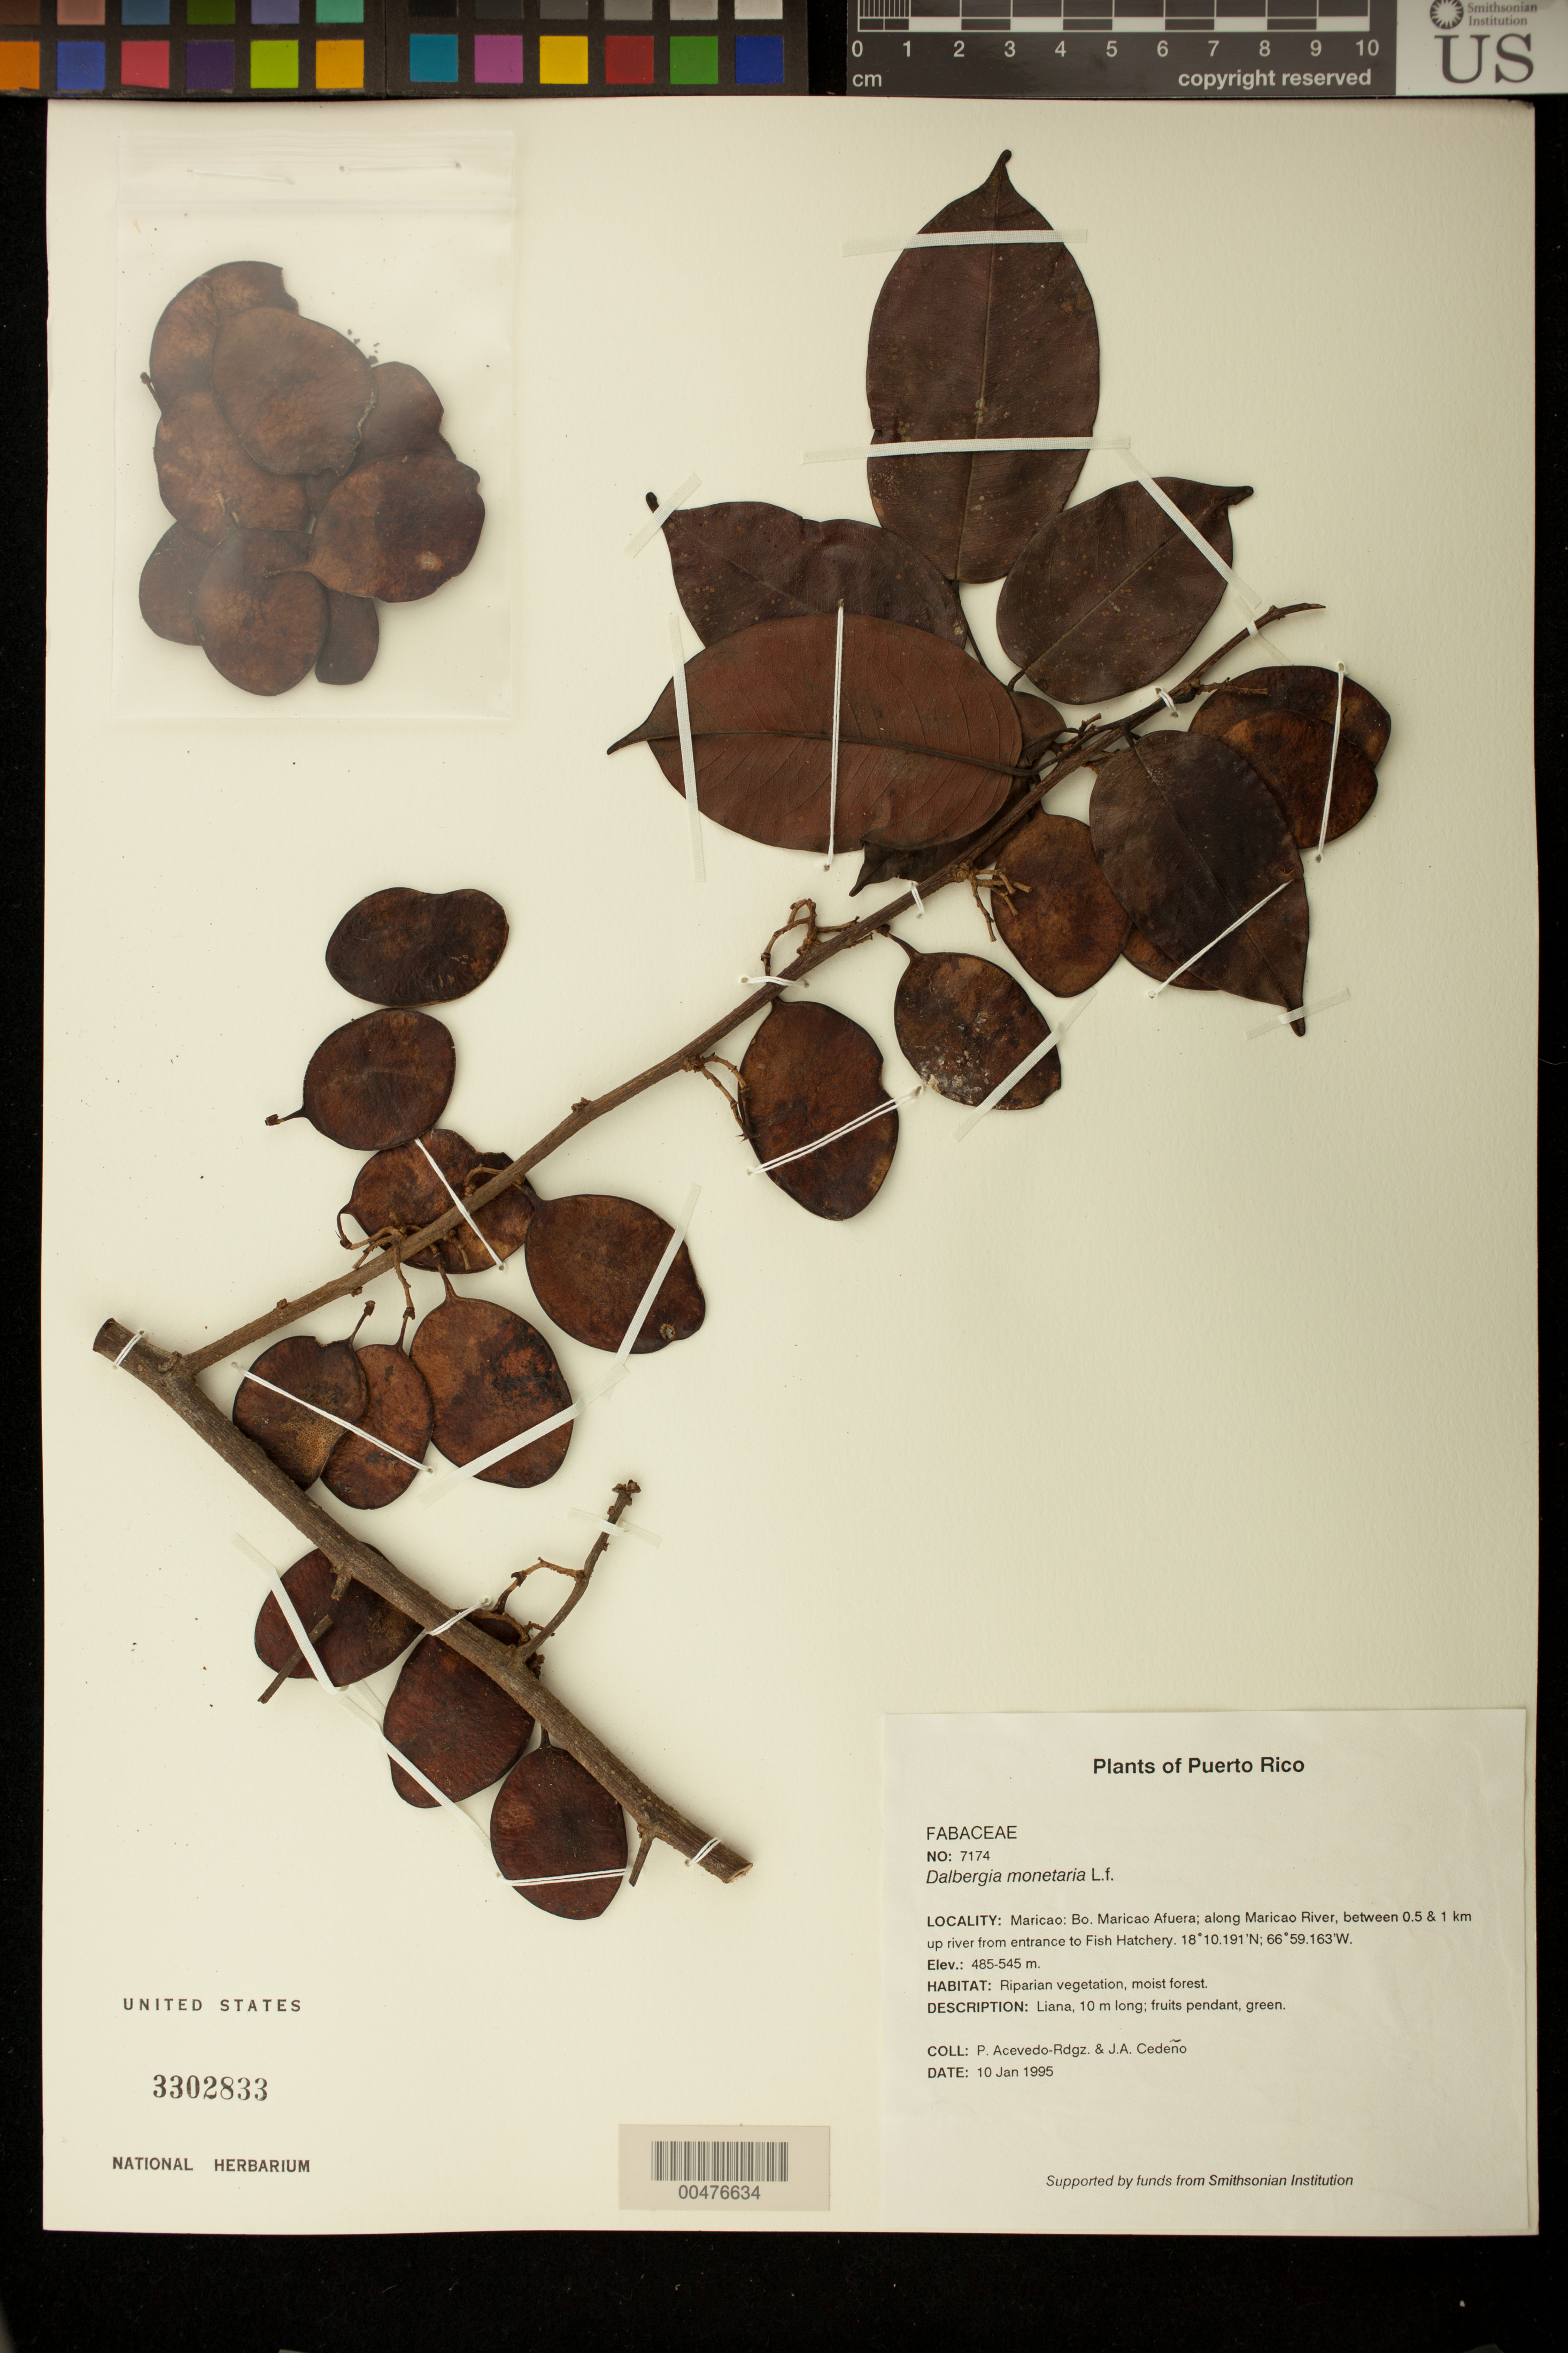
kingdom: Plantae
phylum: Tracheophyta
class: Magnoliopsida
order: Fabales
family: Fabaceae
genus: Dalbergia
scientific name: Dalbergia monetaria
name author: L. f.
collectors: P. Acevedo-Rodr. & J. A. Cedeño M.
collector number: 7174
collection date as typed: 10 Jan 1995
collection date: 1995-01-10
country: Puerto Rico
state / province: Maricao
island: Puerto Rico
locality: Maricao: Bo. Maricao Afuera; along Maricao River, between 0.5 & 1 km up river from entrance to Fish Hatchery.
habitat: Riparian vegetation, moist forest.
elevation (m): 485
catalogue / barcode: US 3302833